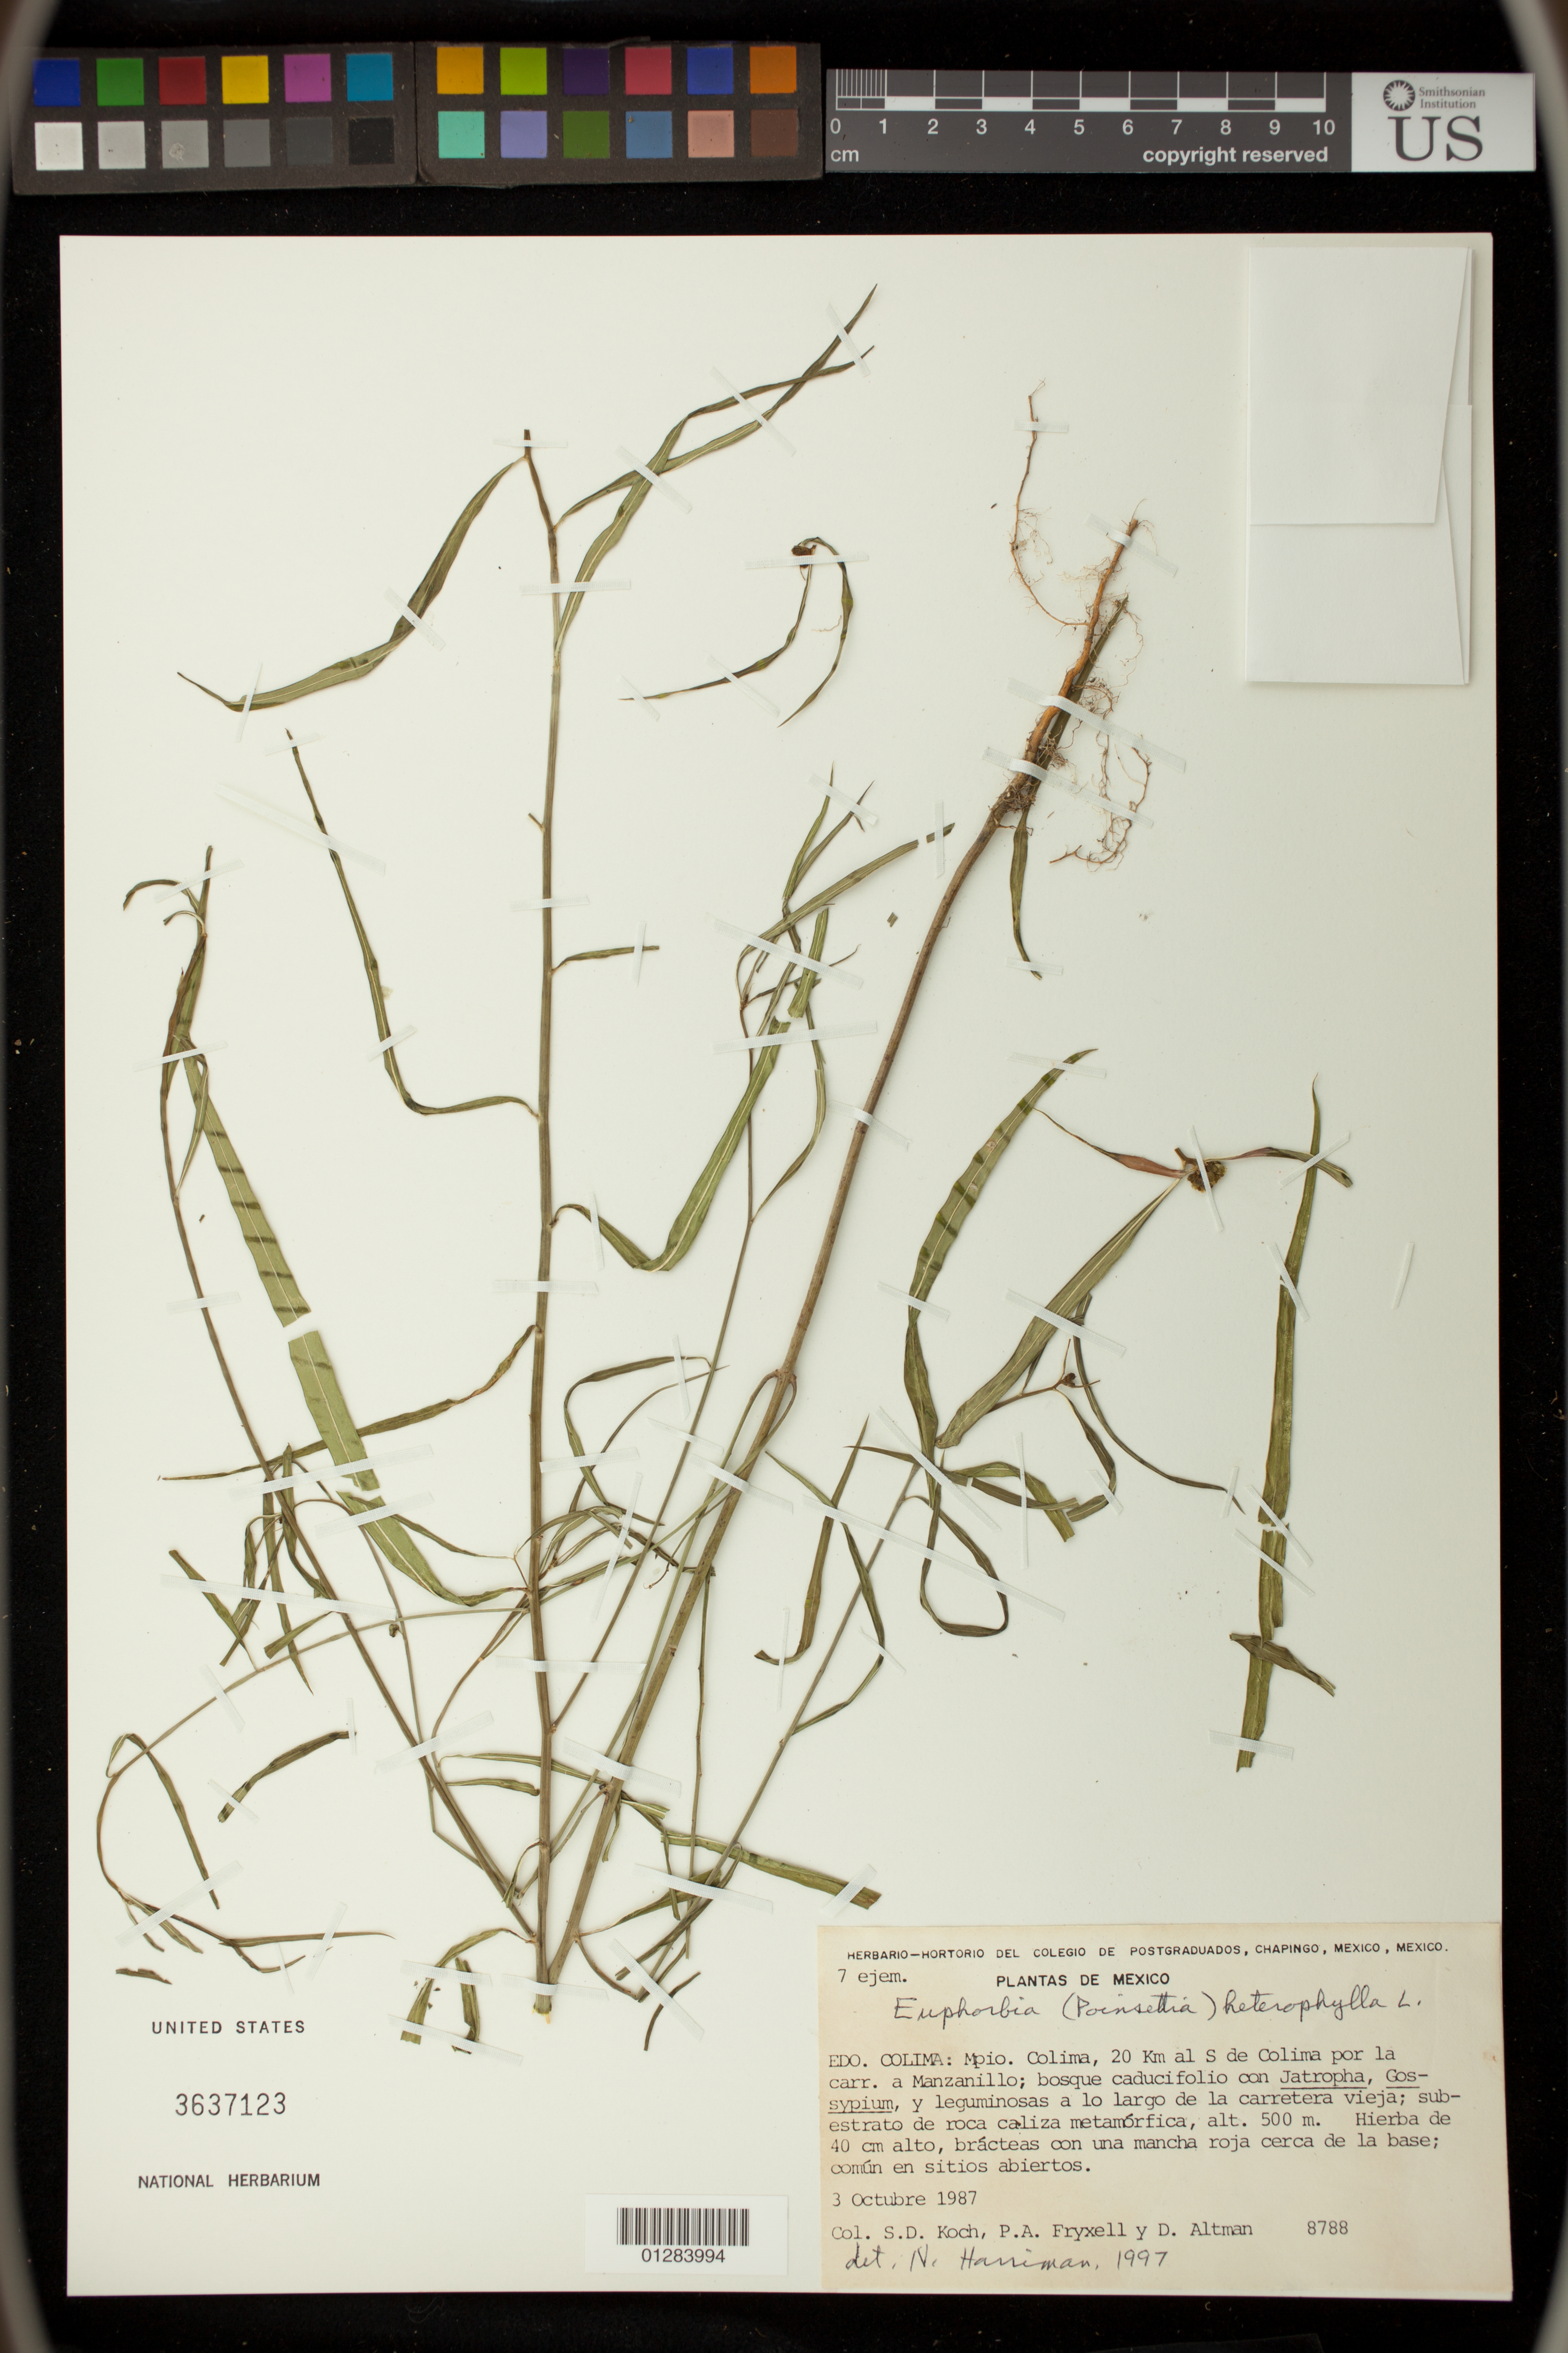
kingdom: Plantae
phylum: Tracheophyta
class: Magnoliopsida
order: Malpighiales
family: Euphorbiaceae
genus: Euphorbia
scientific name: Euphorbia heterophylla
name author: L.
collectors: S. D. Koch, P. A. Fryxell & D. Altman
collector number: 8788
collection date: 1987-10-03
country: Mexico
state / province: Colima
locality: Mpio. Colima, 20 Km al S de Colima por la carr. a Manzanillo.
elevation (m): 500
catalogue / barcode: US 3637123